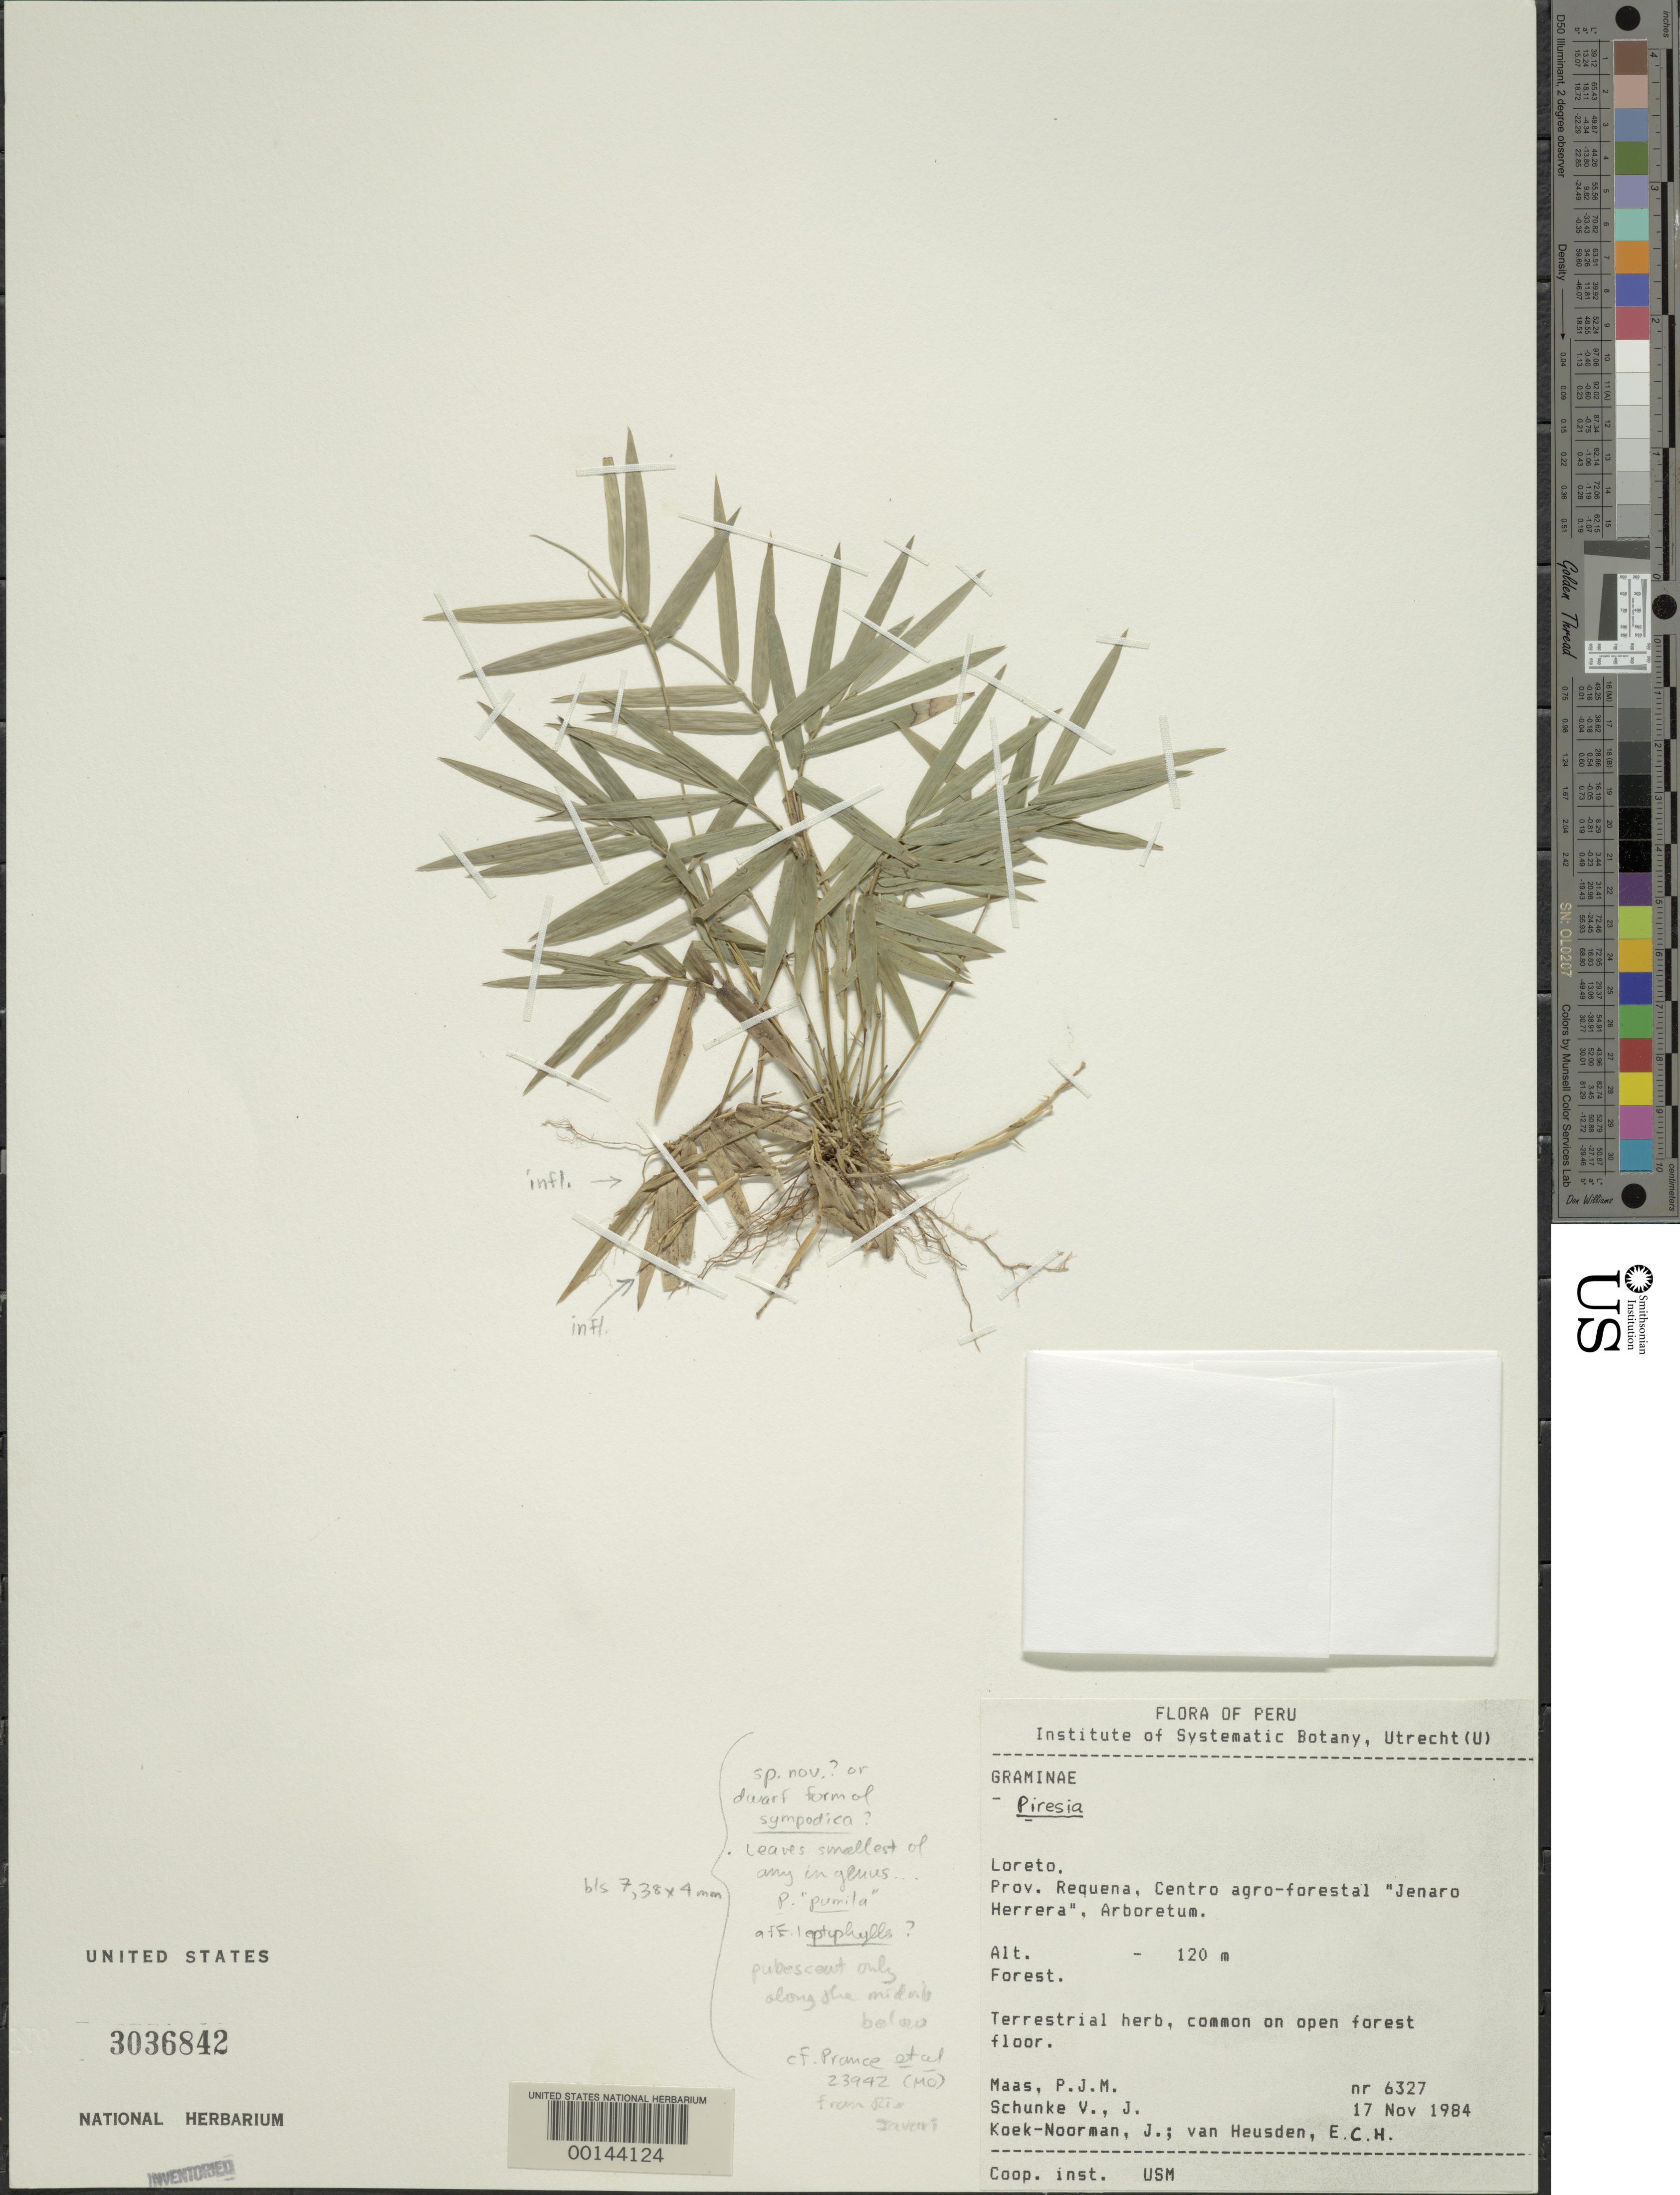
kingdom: Plantae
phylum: Tracheophyta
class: Liliopsida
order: Poales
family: Poaceae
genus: Piresia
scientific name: Piresia sp.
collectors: P. Maas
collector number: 6327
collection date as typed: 17 Nov 1984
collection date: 1984-11-17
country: Peru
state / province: Loreto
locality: Requena, centro agro-forestal "jenaro herrera", arboretum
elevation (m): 120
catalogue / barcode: US 3036842